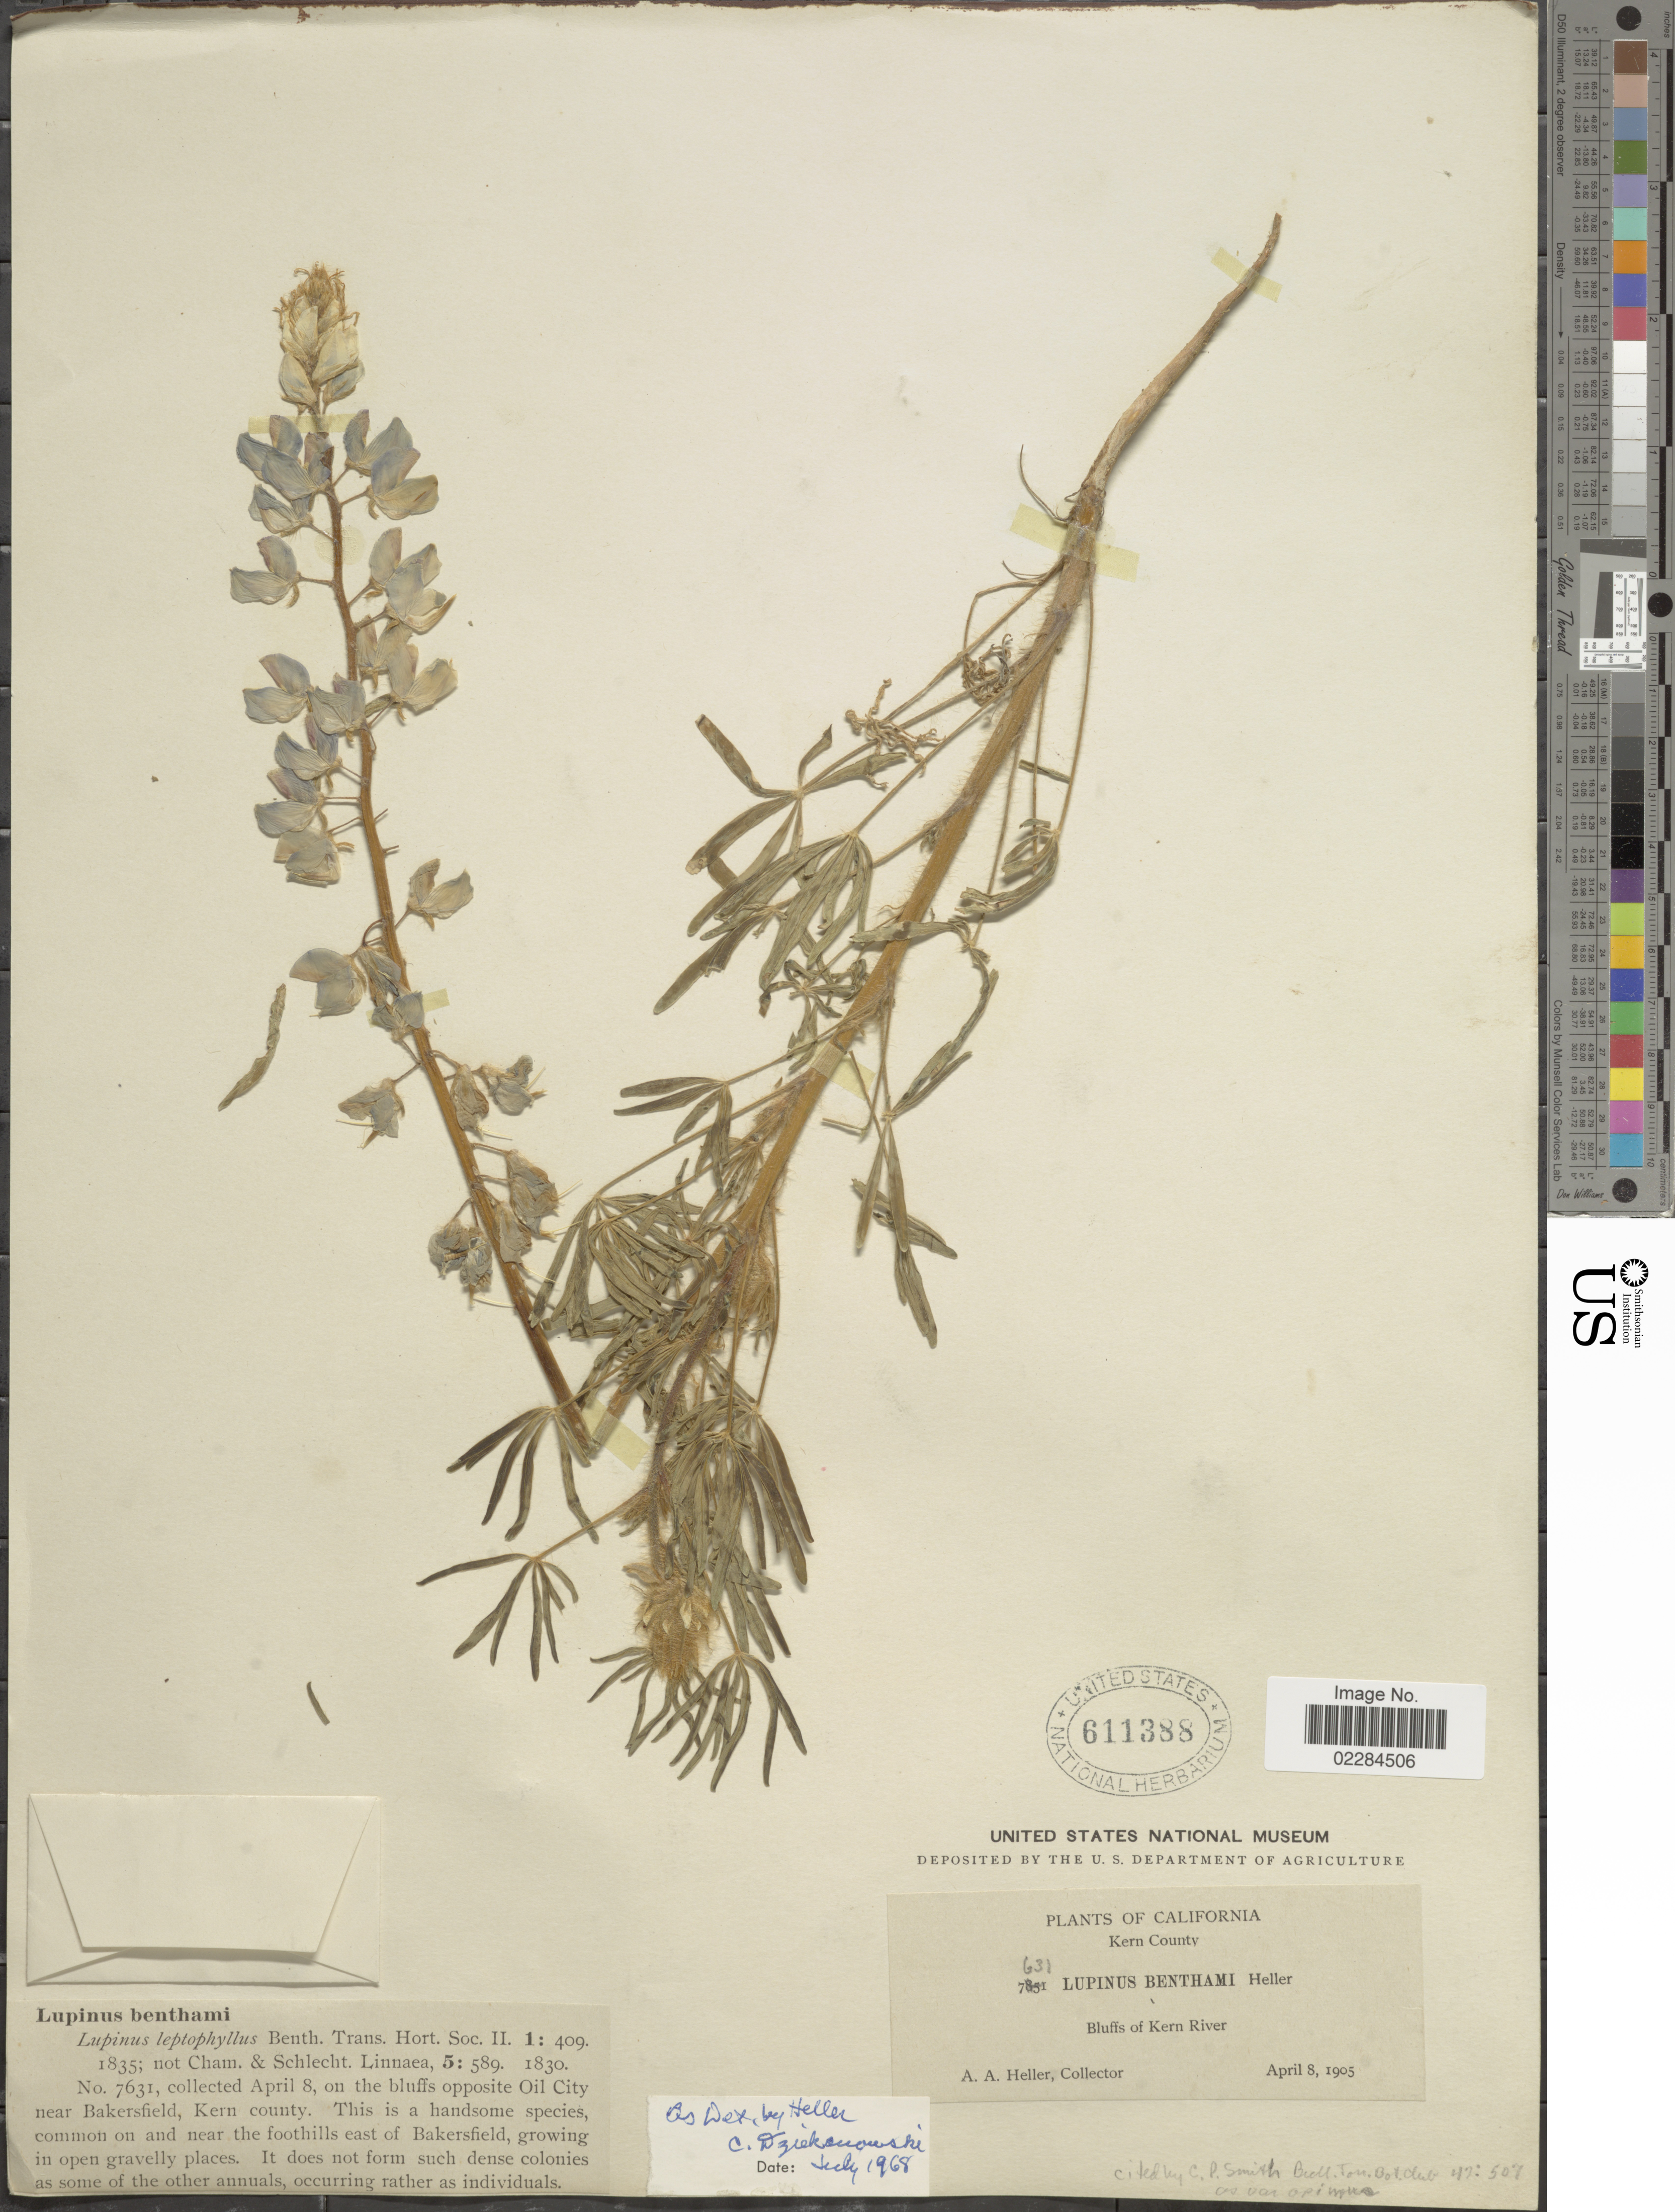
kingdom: Plantae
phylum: Tracheophyta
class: Magnoliopsida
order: Fabales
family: Fabaceae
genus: Lupinus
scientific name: Lupinus benthamii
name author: A. Heller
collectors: A. A. Heller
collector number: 631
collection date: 1905-04-08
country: United States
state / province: California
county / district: Kern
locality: Kern County, Bluffs on Kern River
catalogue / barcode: US 611388